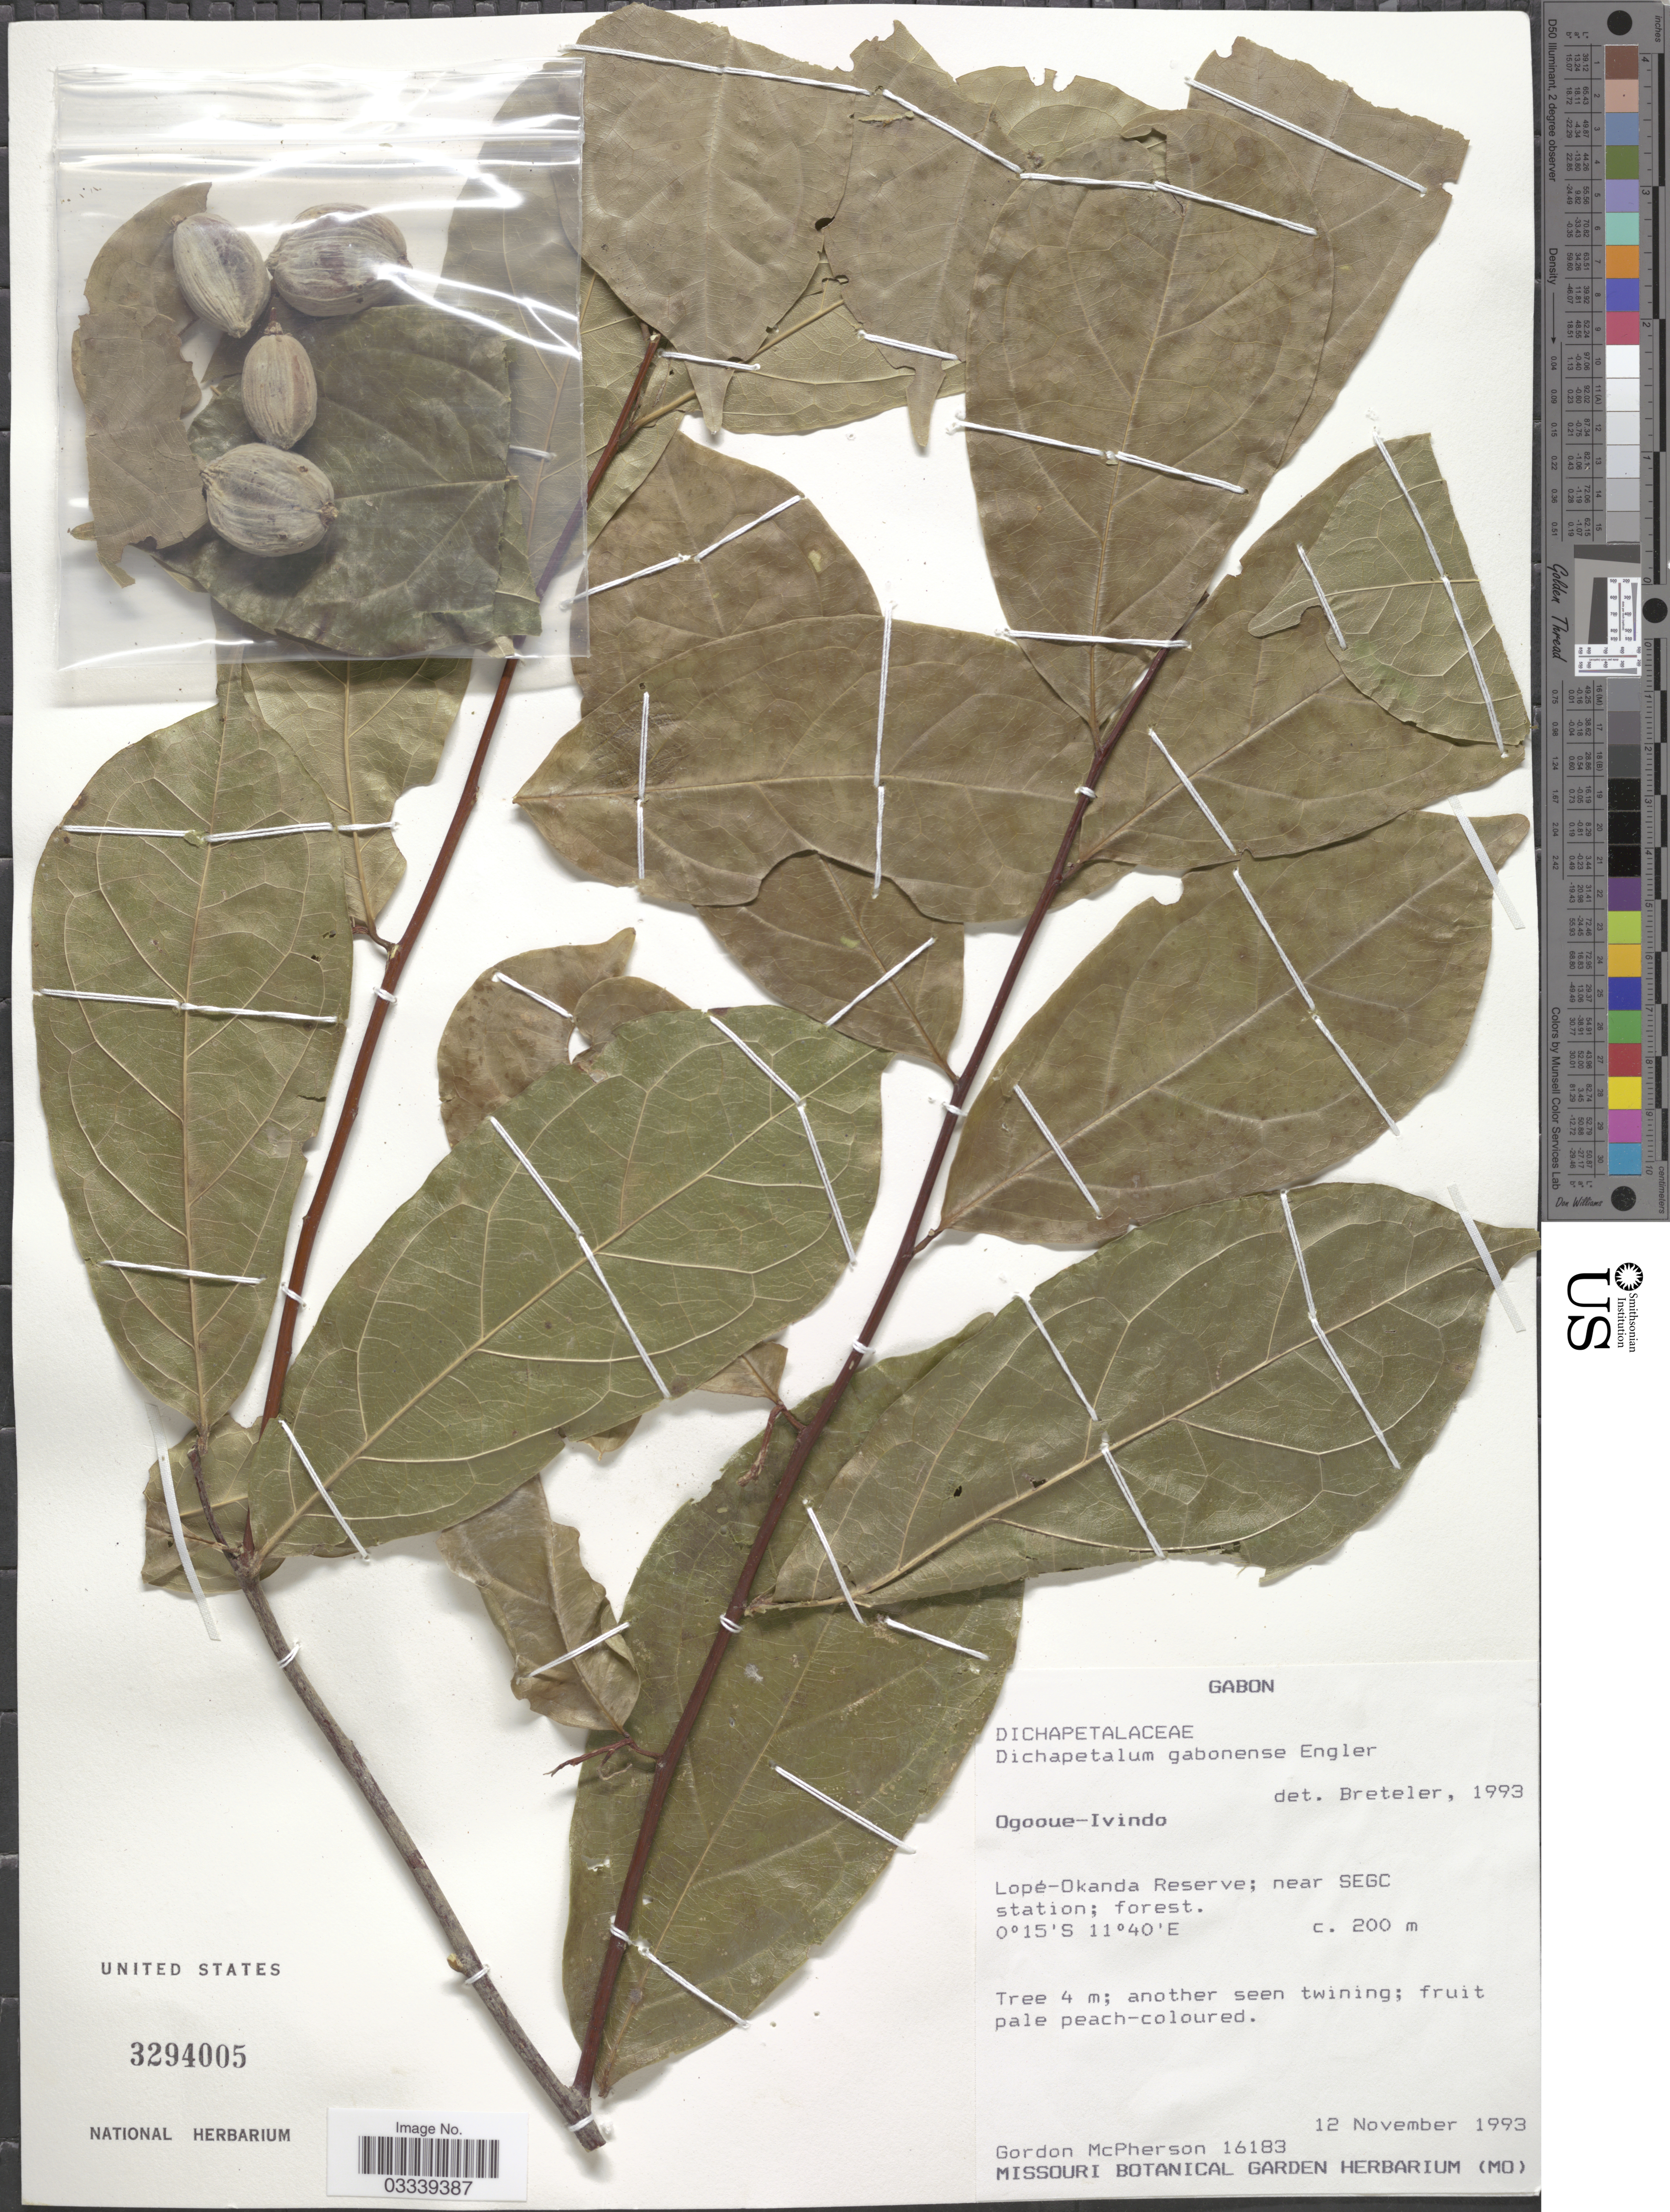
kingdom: Plantae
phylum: Tracheophyta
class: Magnoliopsida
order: Malpighiales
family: Dichapetalaceae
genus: Dichapetalum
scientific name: Dichapetalum gabonense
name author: Engl.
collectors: G. D. McPherson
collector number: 16183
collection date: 1993-11-12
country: Gabon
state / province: Ogooue-Ivindo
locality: Lopé-Okanda Reserve; near SEGC station.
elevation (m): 200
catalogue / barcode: US 3294005